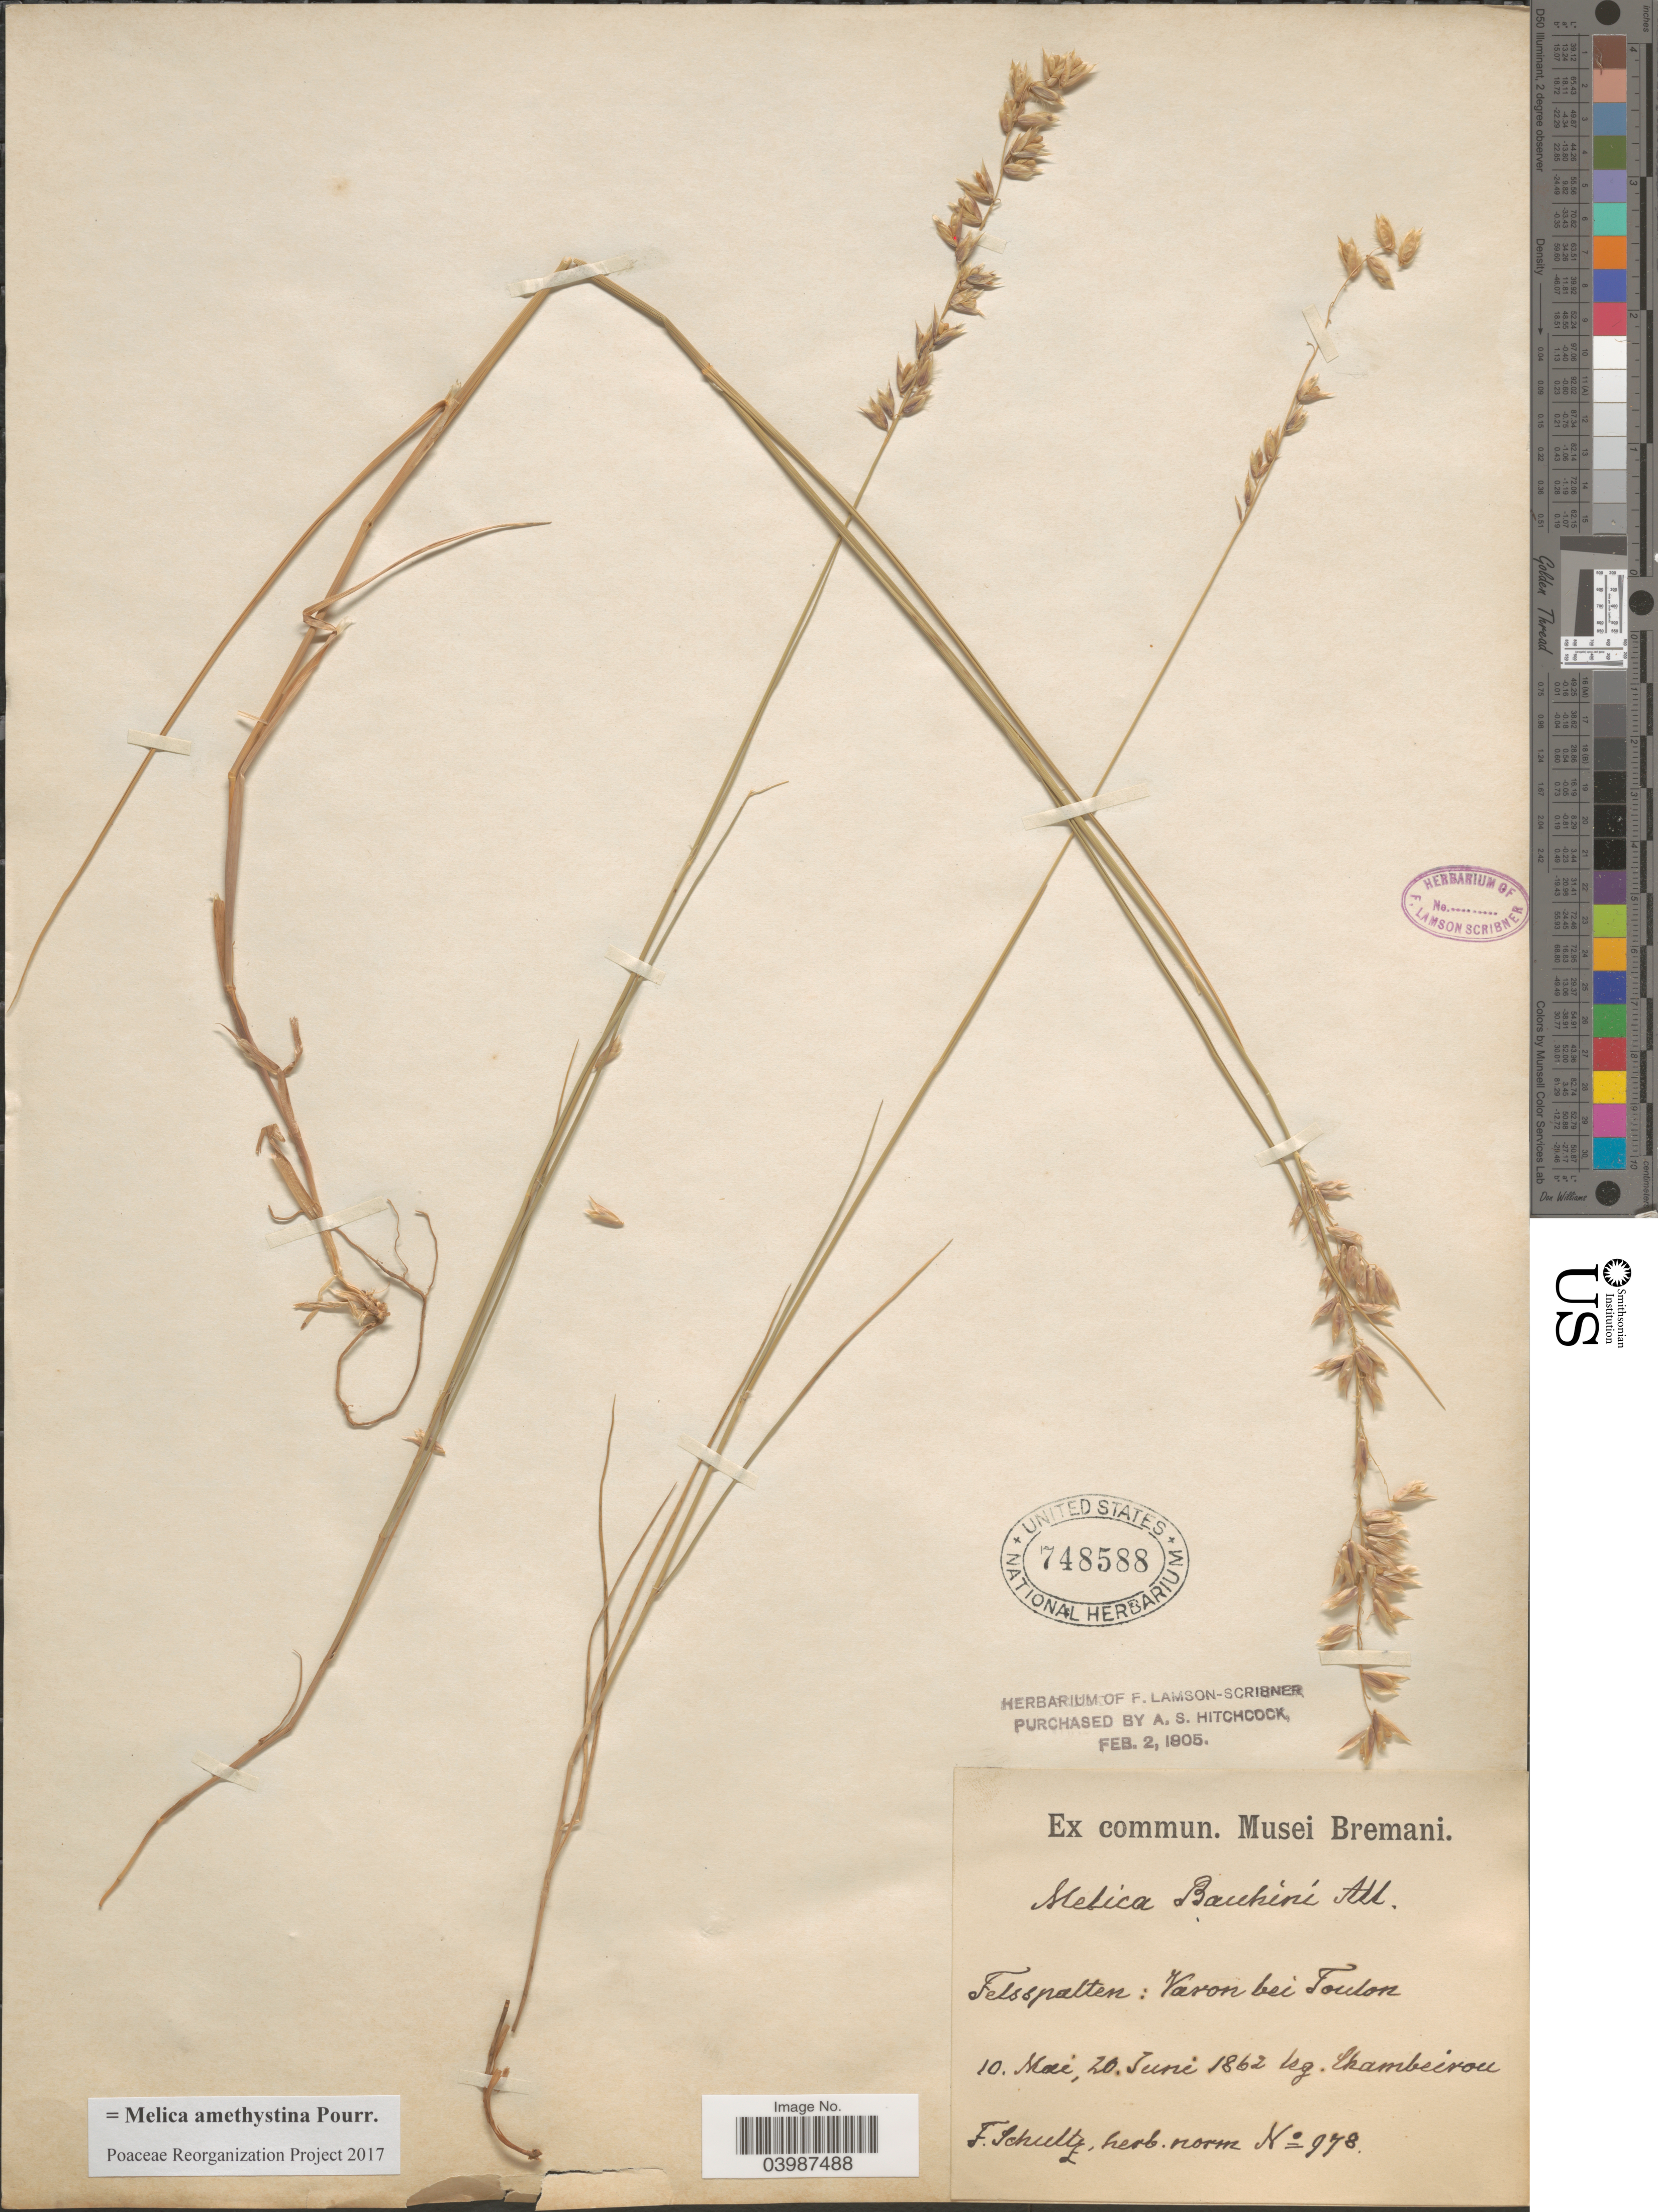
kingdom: Plantae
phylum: Tracheophyta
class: Liliopsida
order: Poales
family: Poaceae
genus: Melica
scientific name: Melica amethystina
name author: Pourr.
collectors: Chambeiron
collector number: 978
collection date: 1862-05-10/1862-06-20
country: France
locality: Felsspalten: Varon bei Toulon.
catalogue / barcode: US 748588